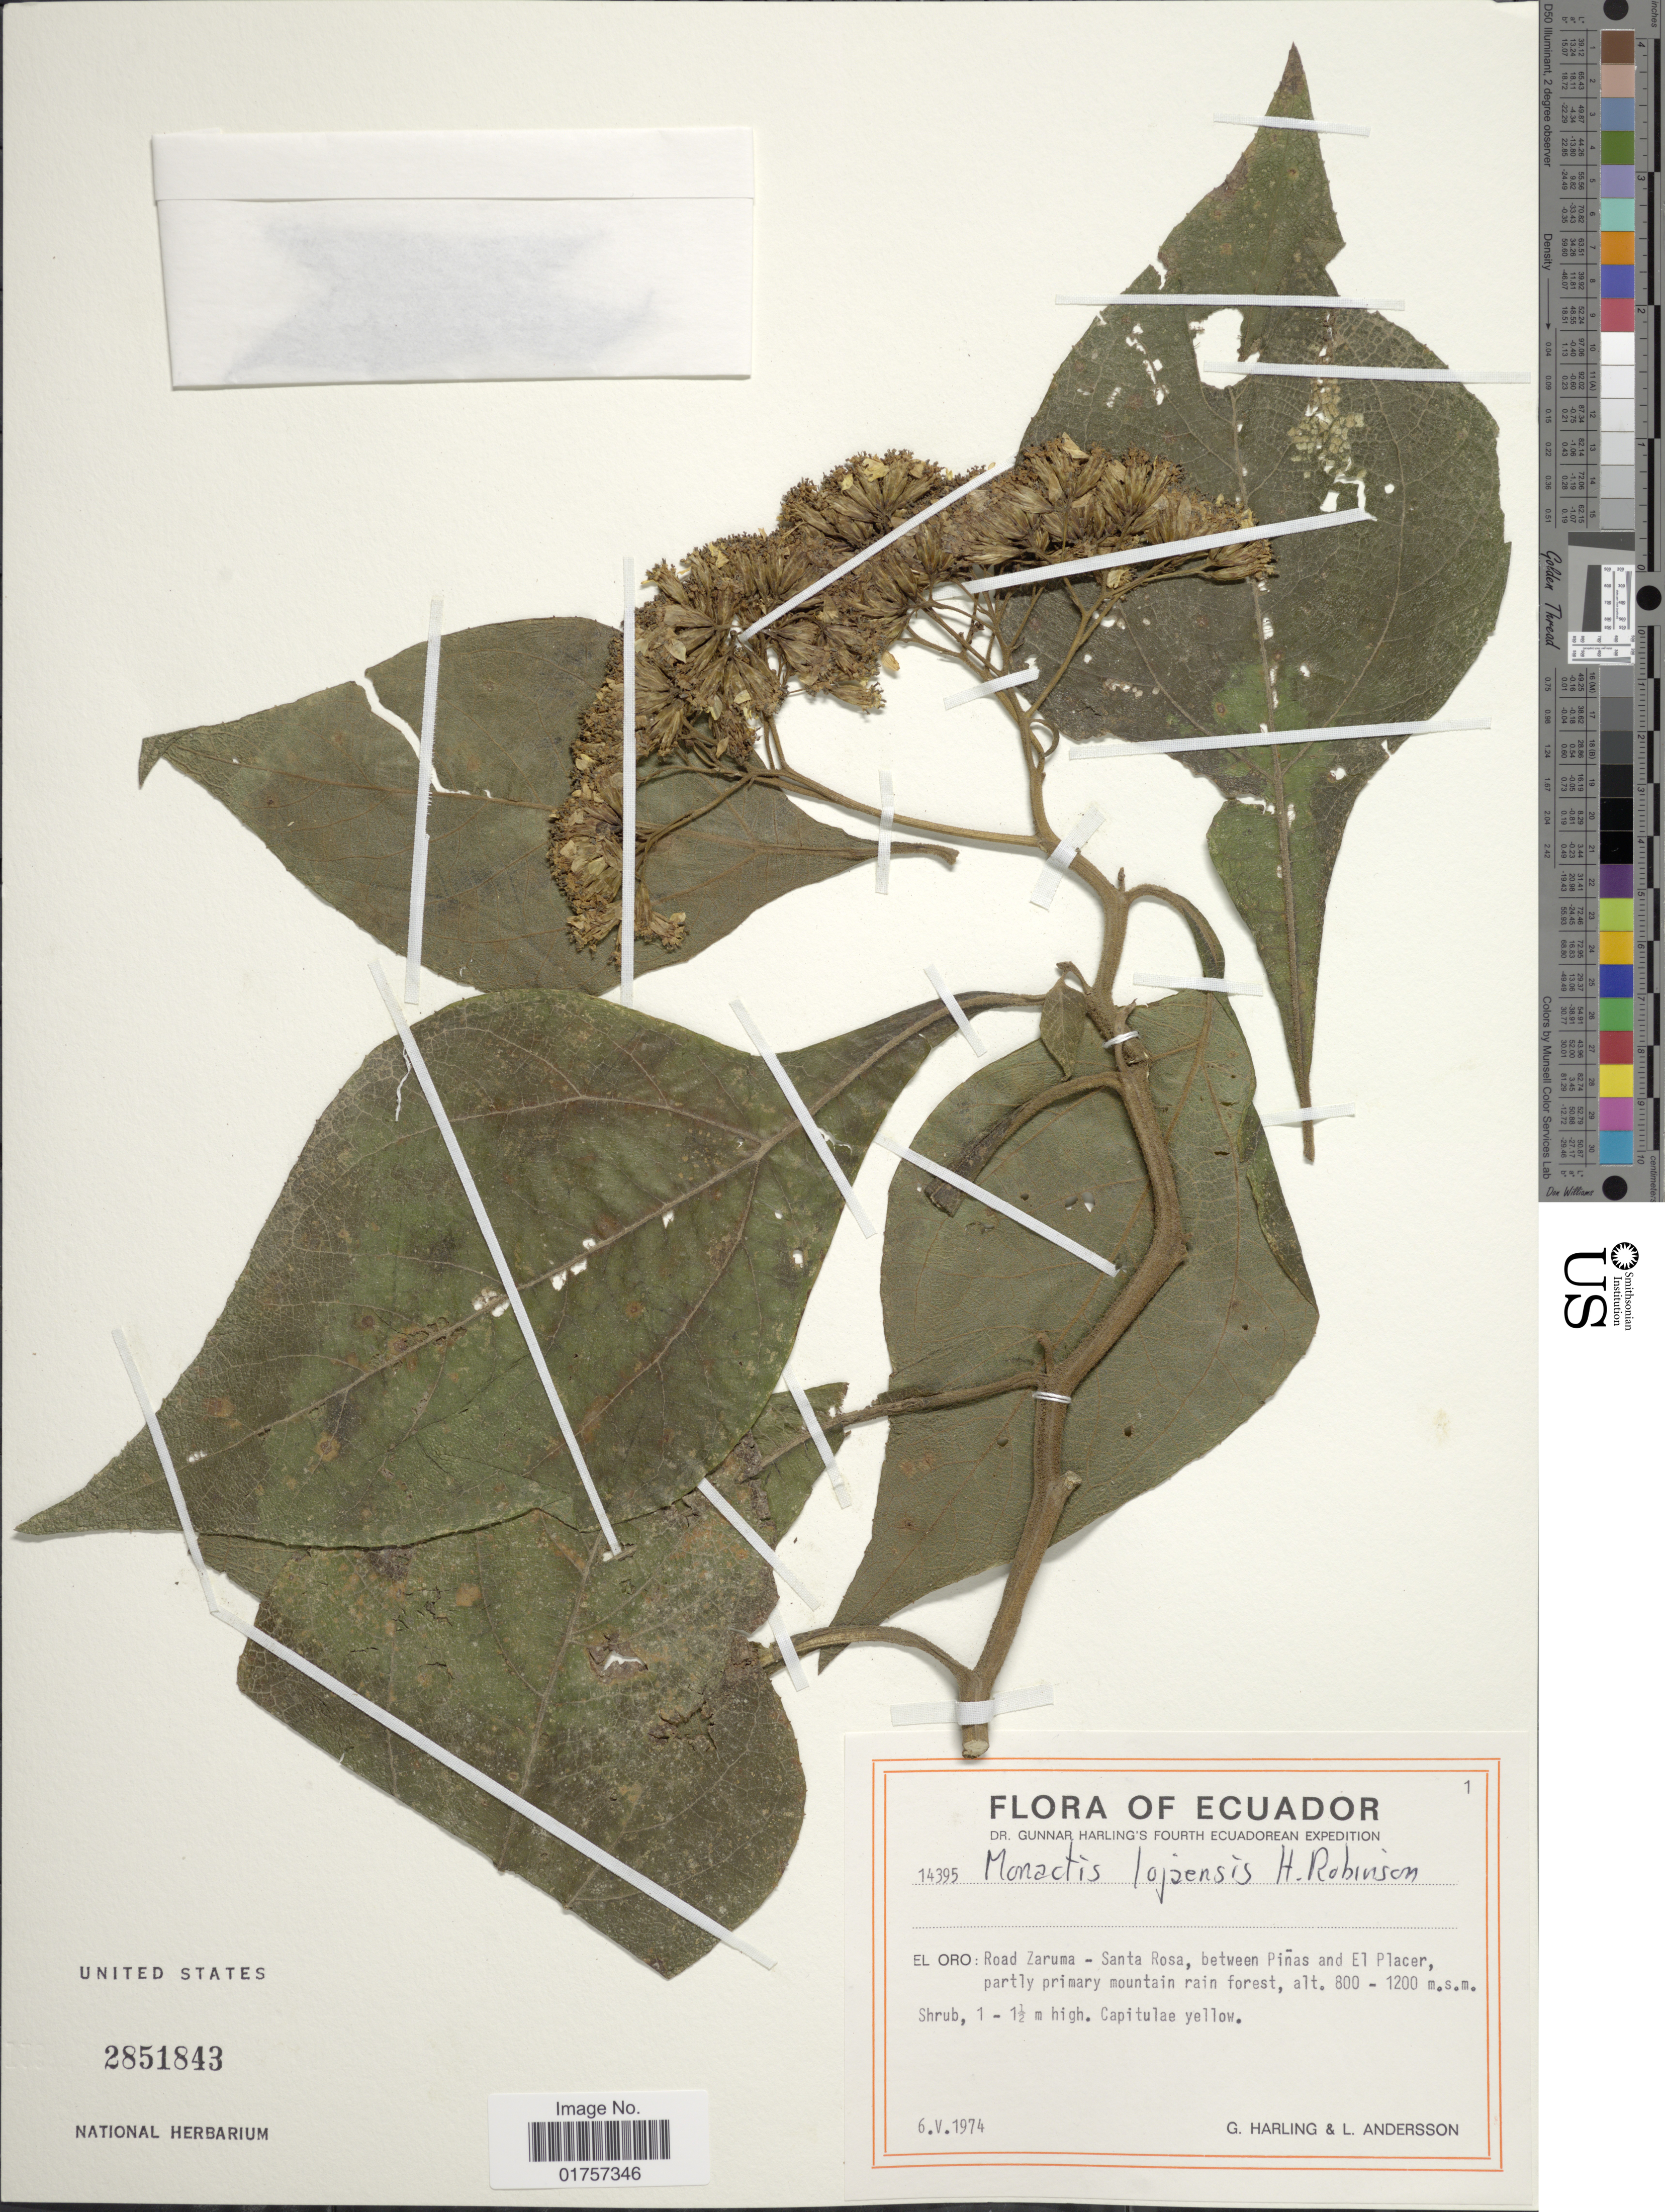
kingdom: Plantae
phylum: Tracheophyta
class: Magnoliopsida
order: Asterales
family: Asteraceae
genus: Monactis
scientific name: Monactis lojaensis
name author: H. Rob.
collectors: G. Harling & L. Andersson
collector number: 14395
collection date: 1974-05-06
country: Ecuador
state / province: El Oro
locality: Road Zaruma - Santa Rosa, between Piñas and El Placer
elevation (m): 800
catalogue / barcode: US 2851843